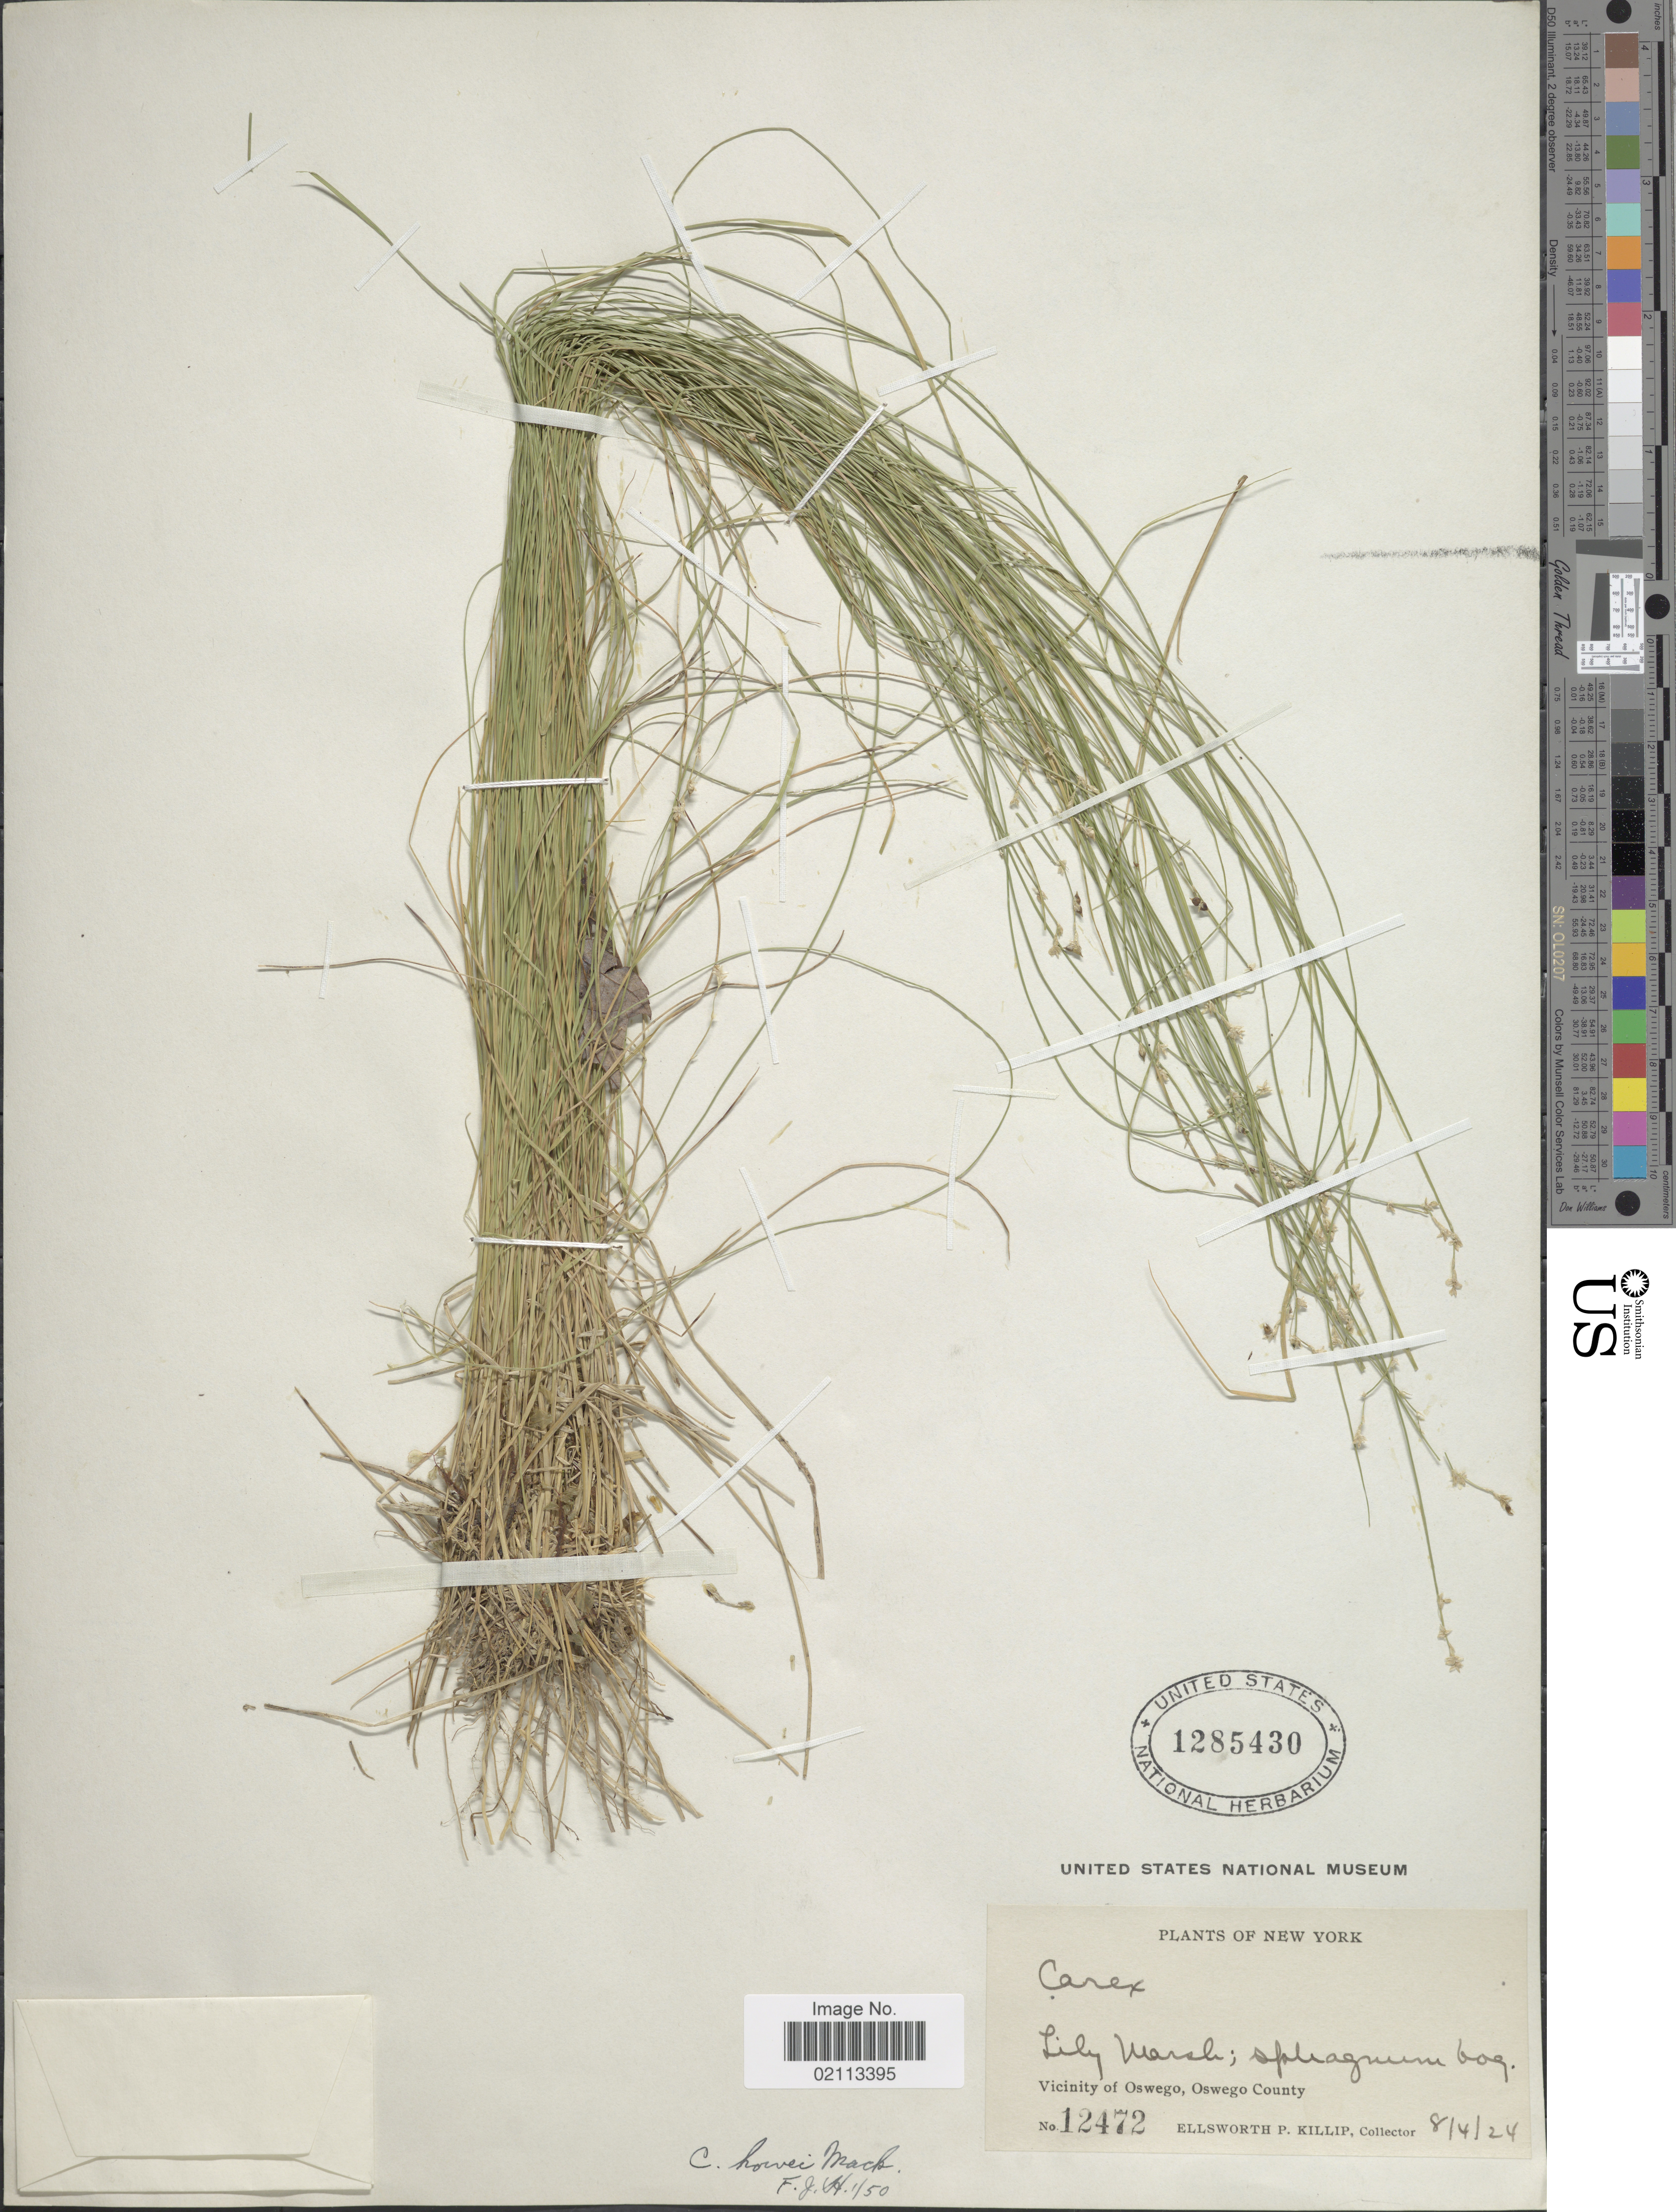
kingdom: Plantae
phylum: Tracheophyta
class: Liliopsida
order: Poales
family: Cyperaceae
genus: Carex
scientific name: Carex howei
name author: Mack.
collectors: E. P. Killip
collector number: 12472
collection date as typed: Transcribed d/m/y: 4/8/24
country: United States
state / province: New York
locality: Lily Marsh; sphagnum bog, Vicinity of Oswego, Oswego County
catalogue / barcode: US 1285430